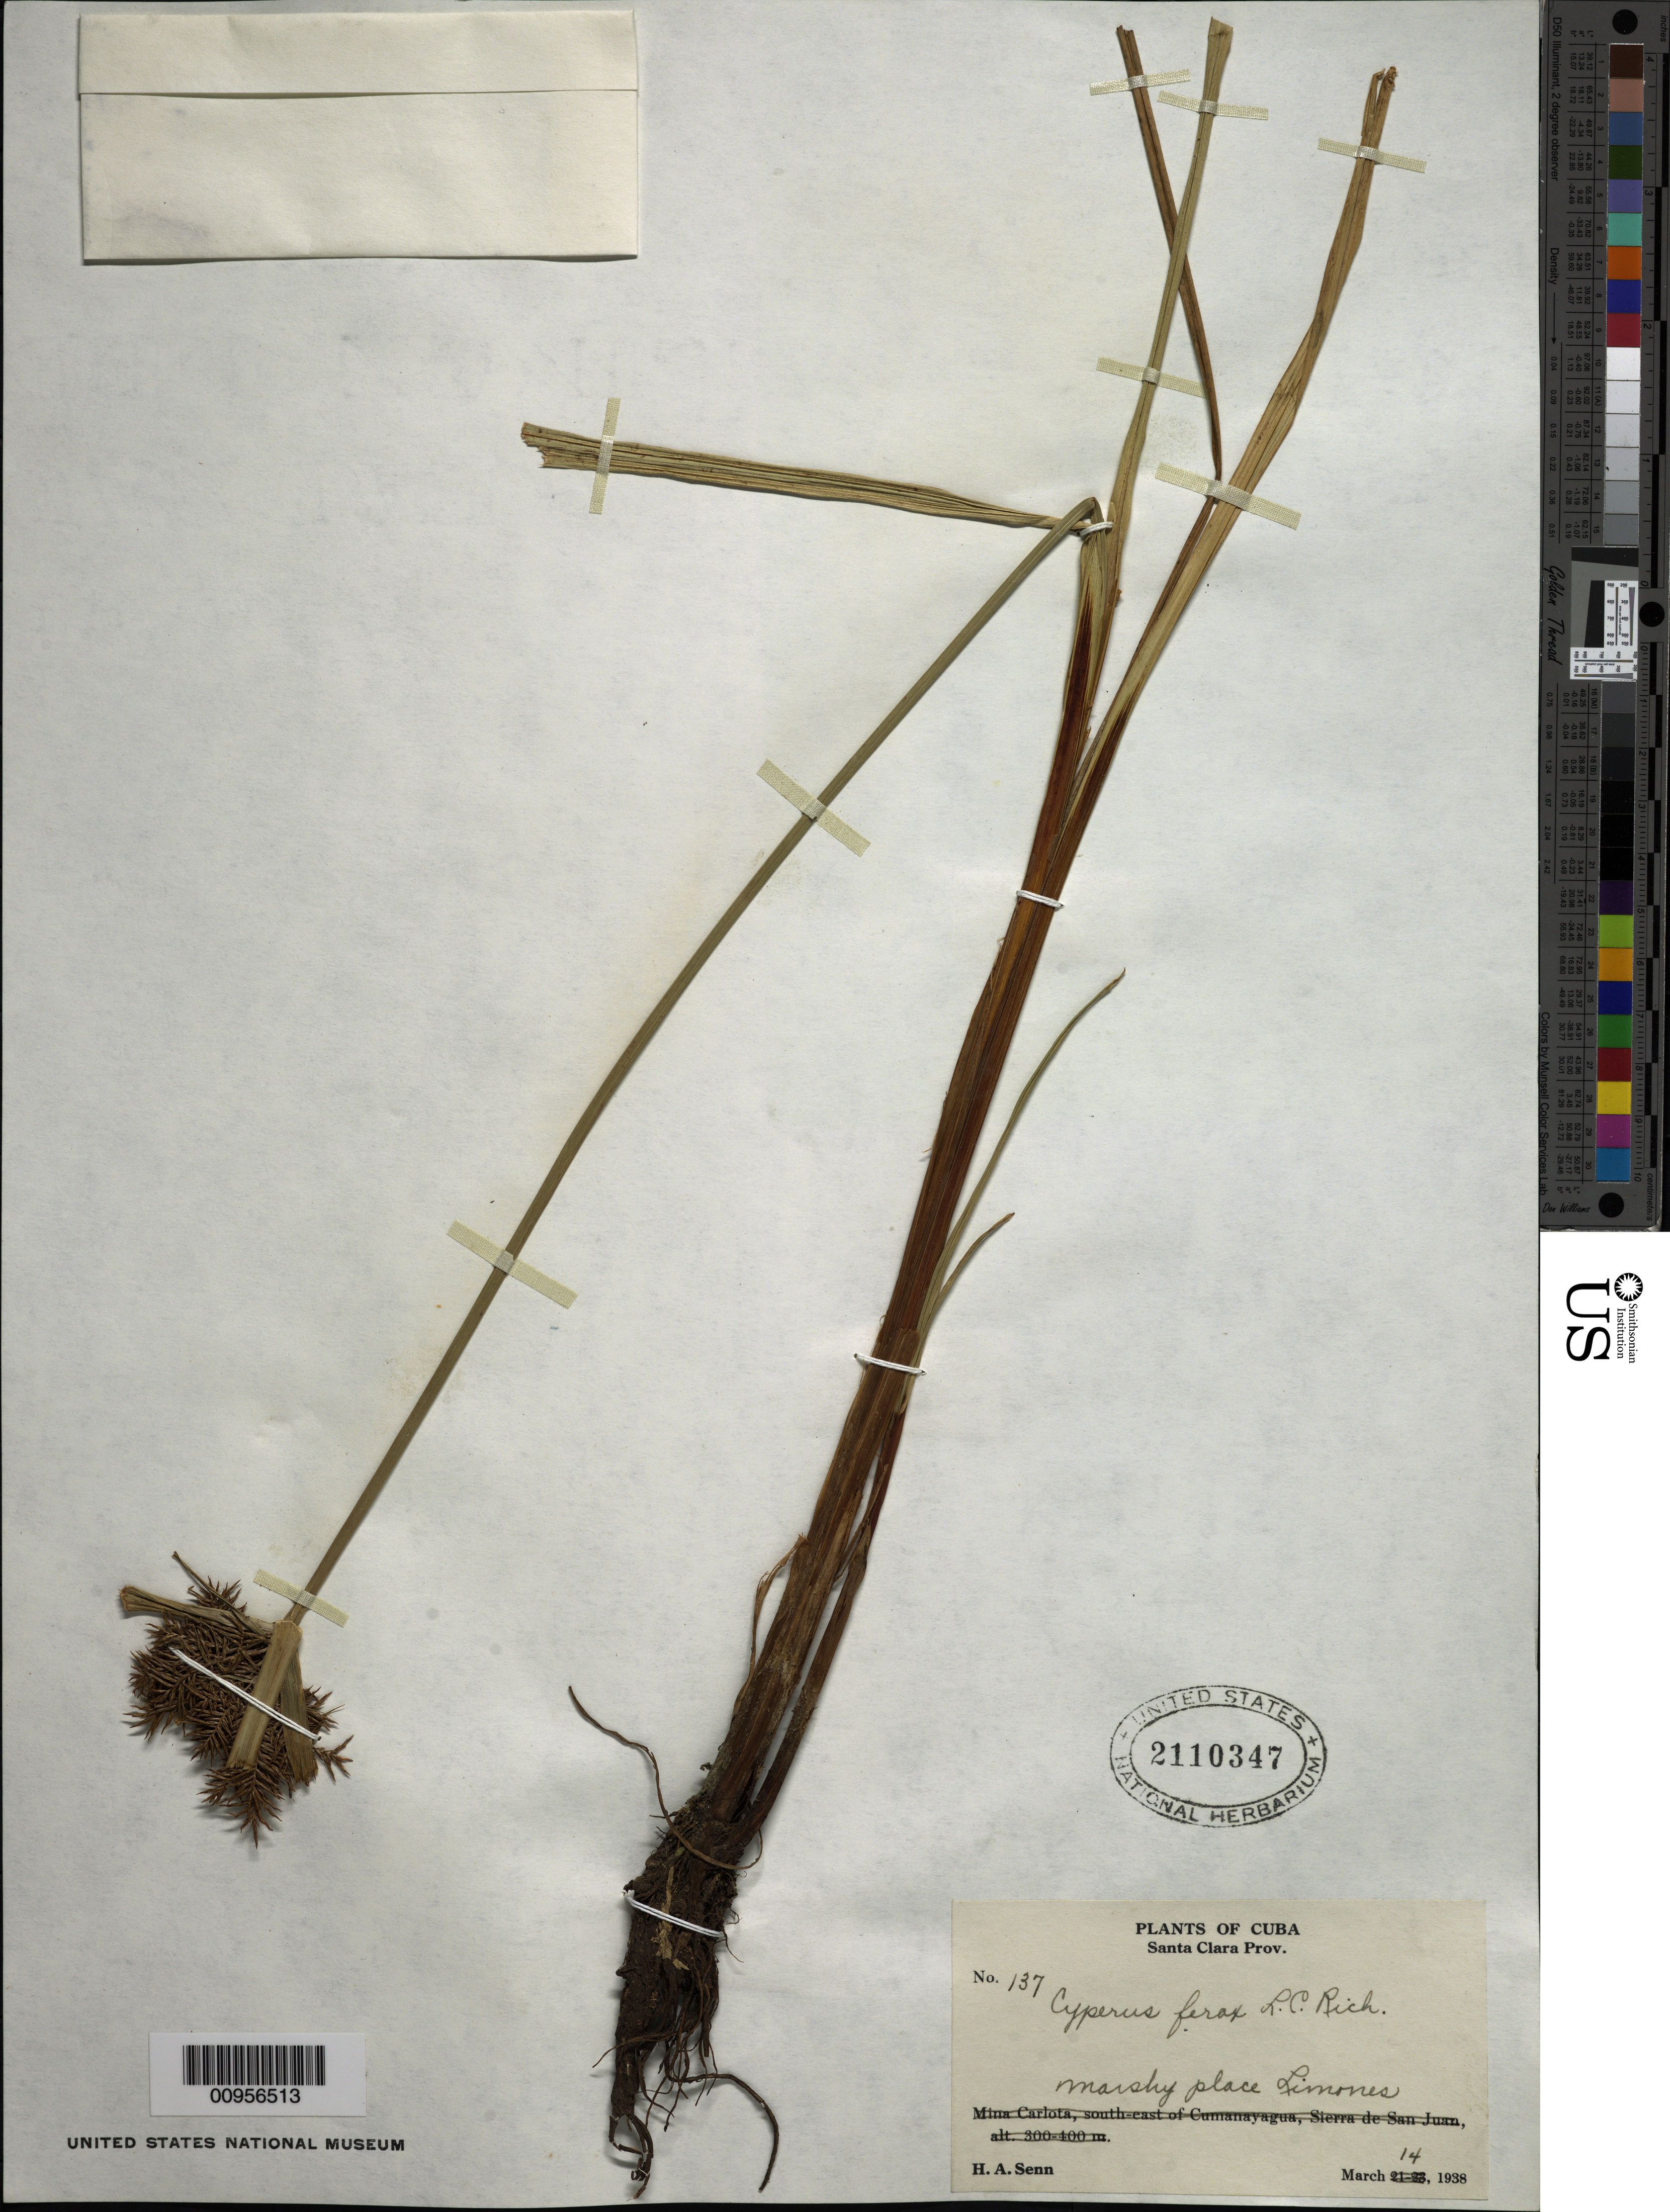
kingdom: Plantae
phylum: Tracheophyta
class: Liliopsida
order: Poales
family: Cyperaceae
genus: Cyperus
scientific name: Cyperus odoratus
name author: L.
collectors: H. A. Senn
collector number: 137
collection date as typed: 14 Mar 1938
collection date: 1938-03-14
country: Cuba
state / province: Las Villas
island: Cuba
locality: marshy place, Limones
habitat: Marshy place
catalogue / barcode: US 2110347